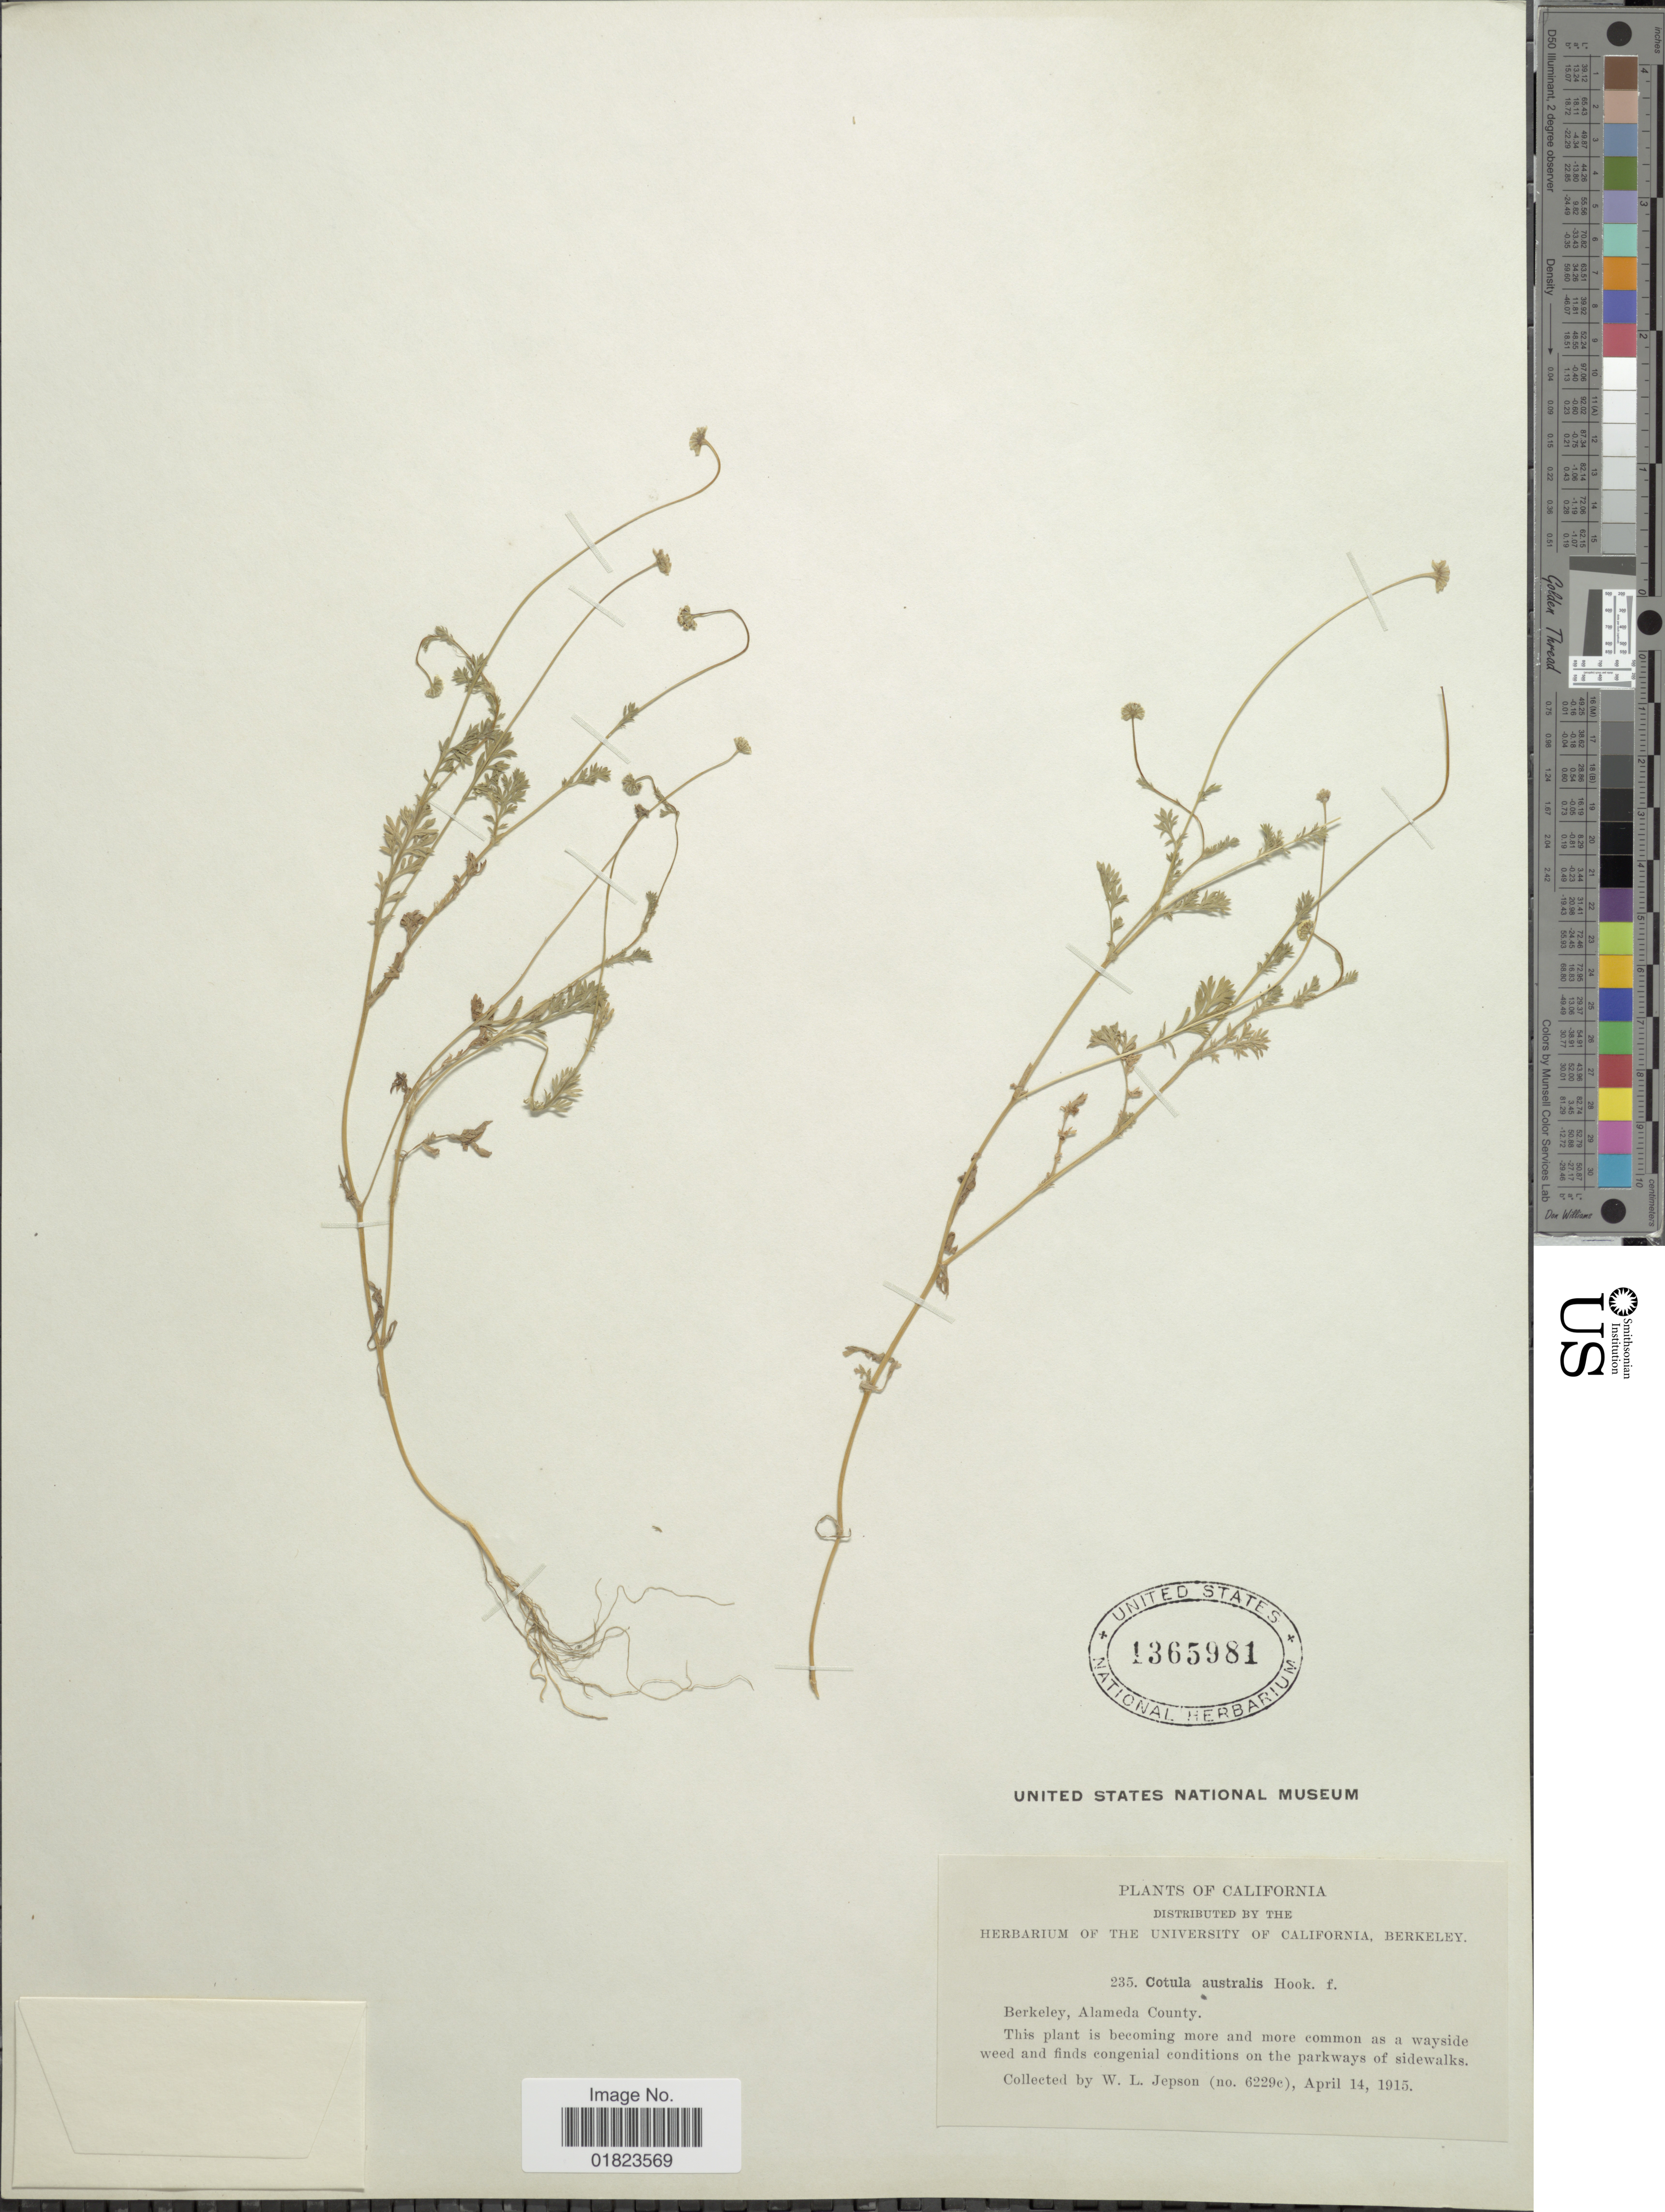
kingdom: Plantae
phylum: Tracheophyta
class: Magnoliopsida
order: Asterales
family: Asteraceae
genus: Cotula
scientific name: Cotula australis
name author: (Sieber ex Spreng.) Hook. f.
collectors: W. L. Jepson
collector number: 6229c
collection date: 1915-04-14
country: United States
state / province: California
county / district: Alameda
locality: California. Berkeley, Alameda County.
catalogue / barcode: US 1365981